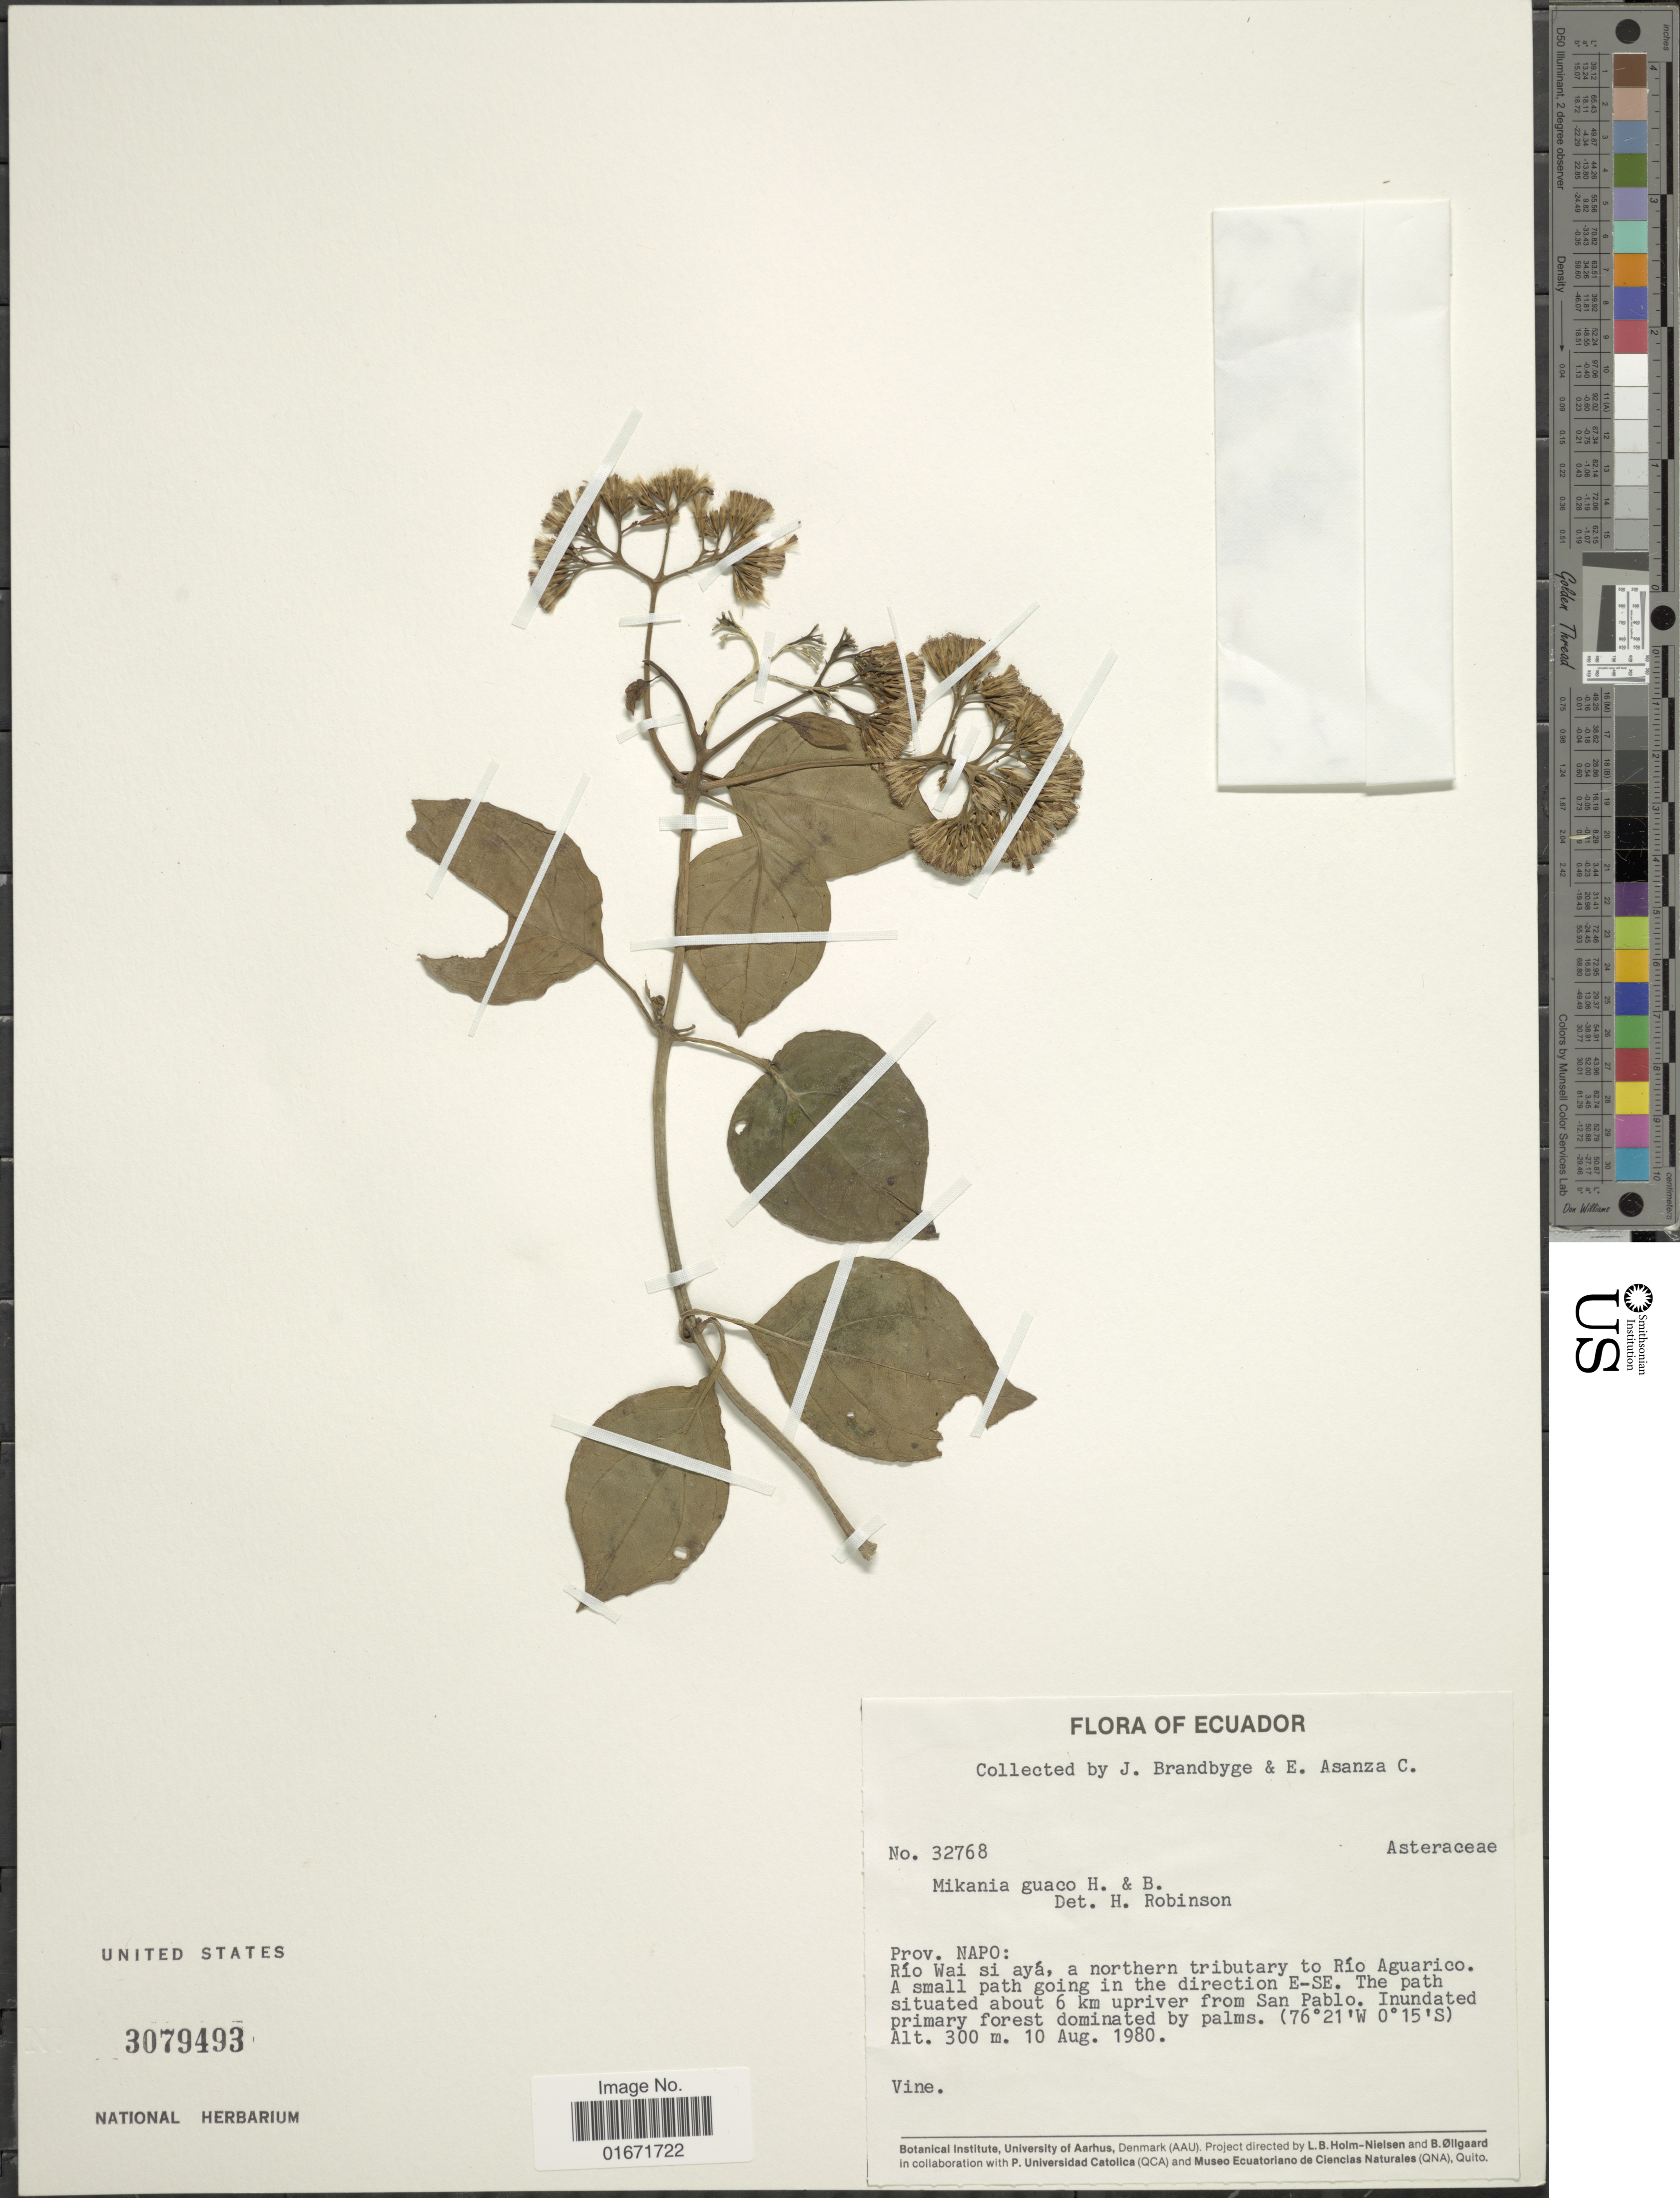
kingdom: Plantae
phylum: Tracheophyta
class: Magnoliopsida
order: Asterales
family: Asteraceae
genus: Mikania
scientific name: Mikania guaco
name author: Humb. & Bonpl.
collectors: J. Brandbyge & E. Asanza C.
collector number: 32768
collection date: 1980-08-10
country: Ecuador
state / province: Napo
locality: Prov. Napo: Río Wai si ayá, a northern tributary to Río Aguarico. A small path going in the direction E-SE. The path situated about 6 km upriver from San Pablo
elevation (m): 300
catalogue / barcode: US 3079493